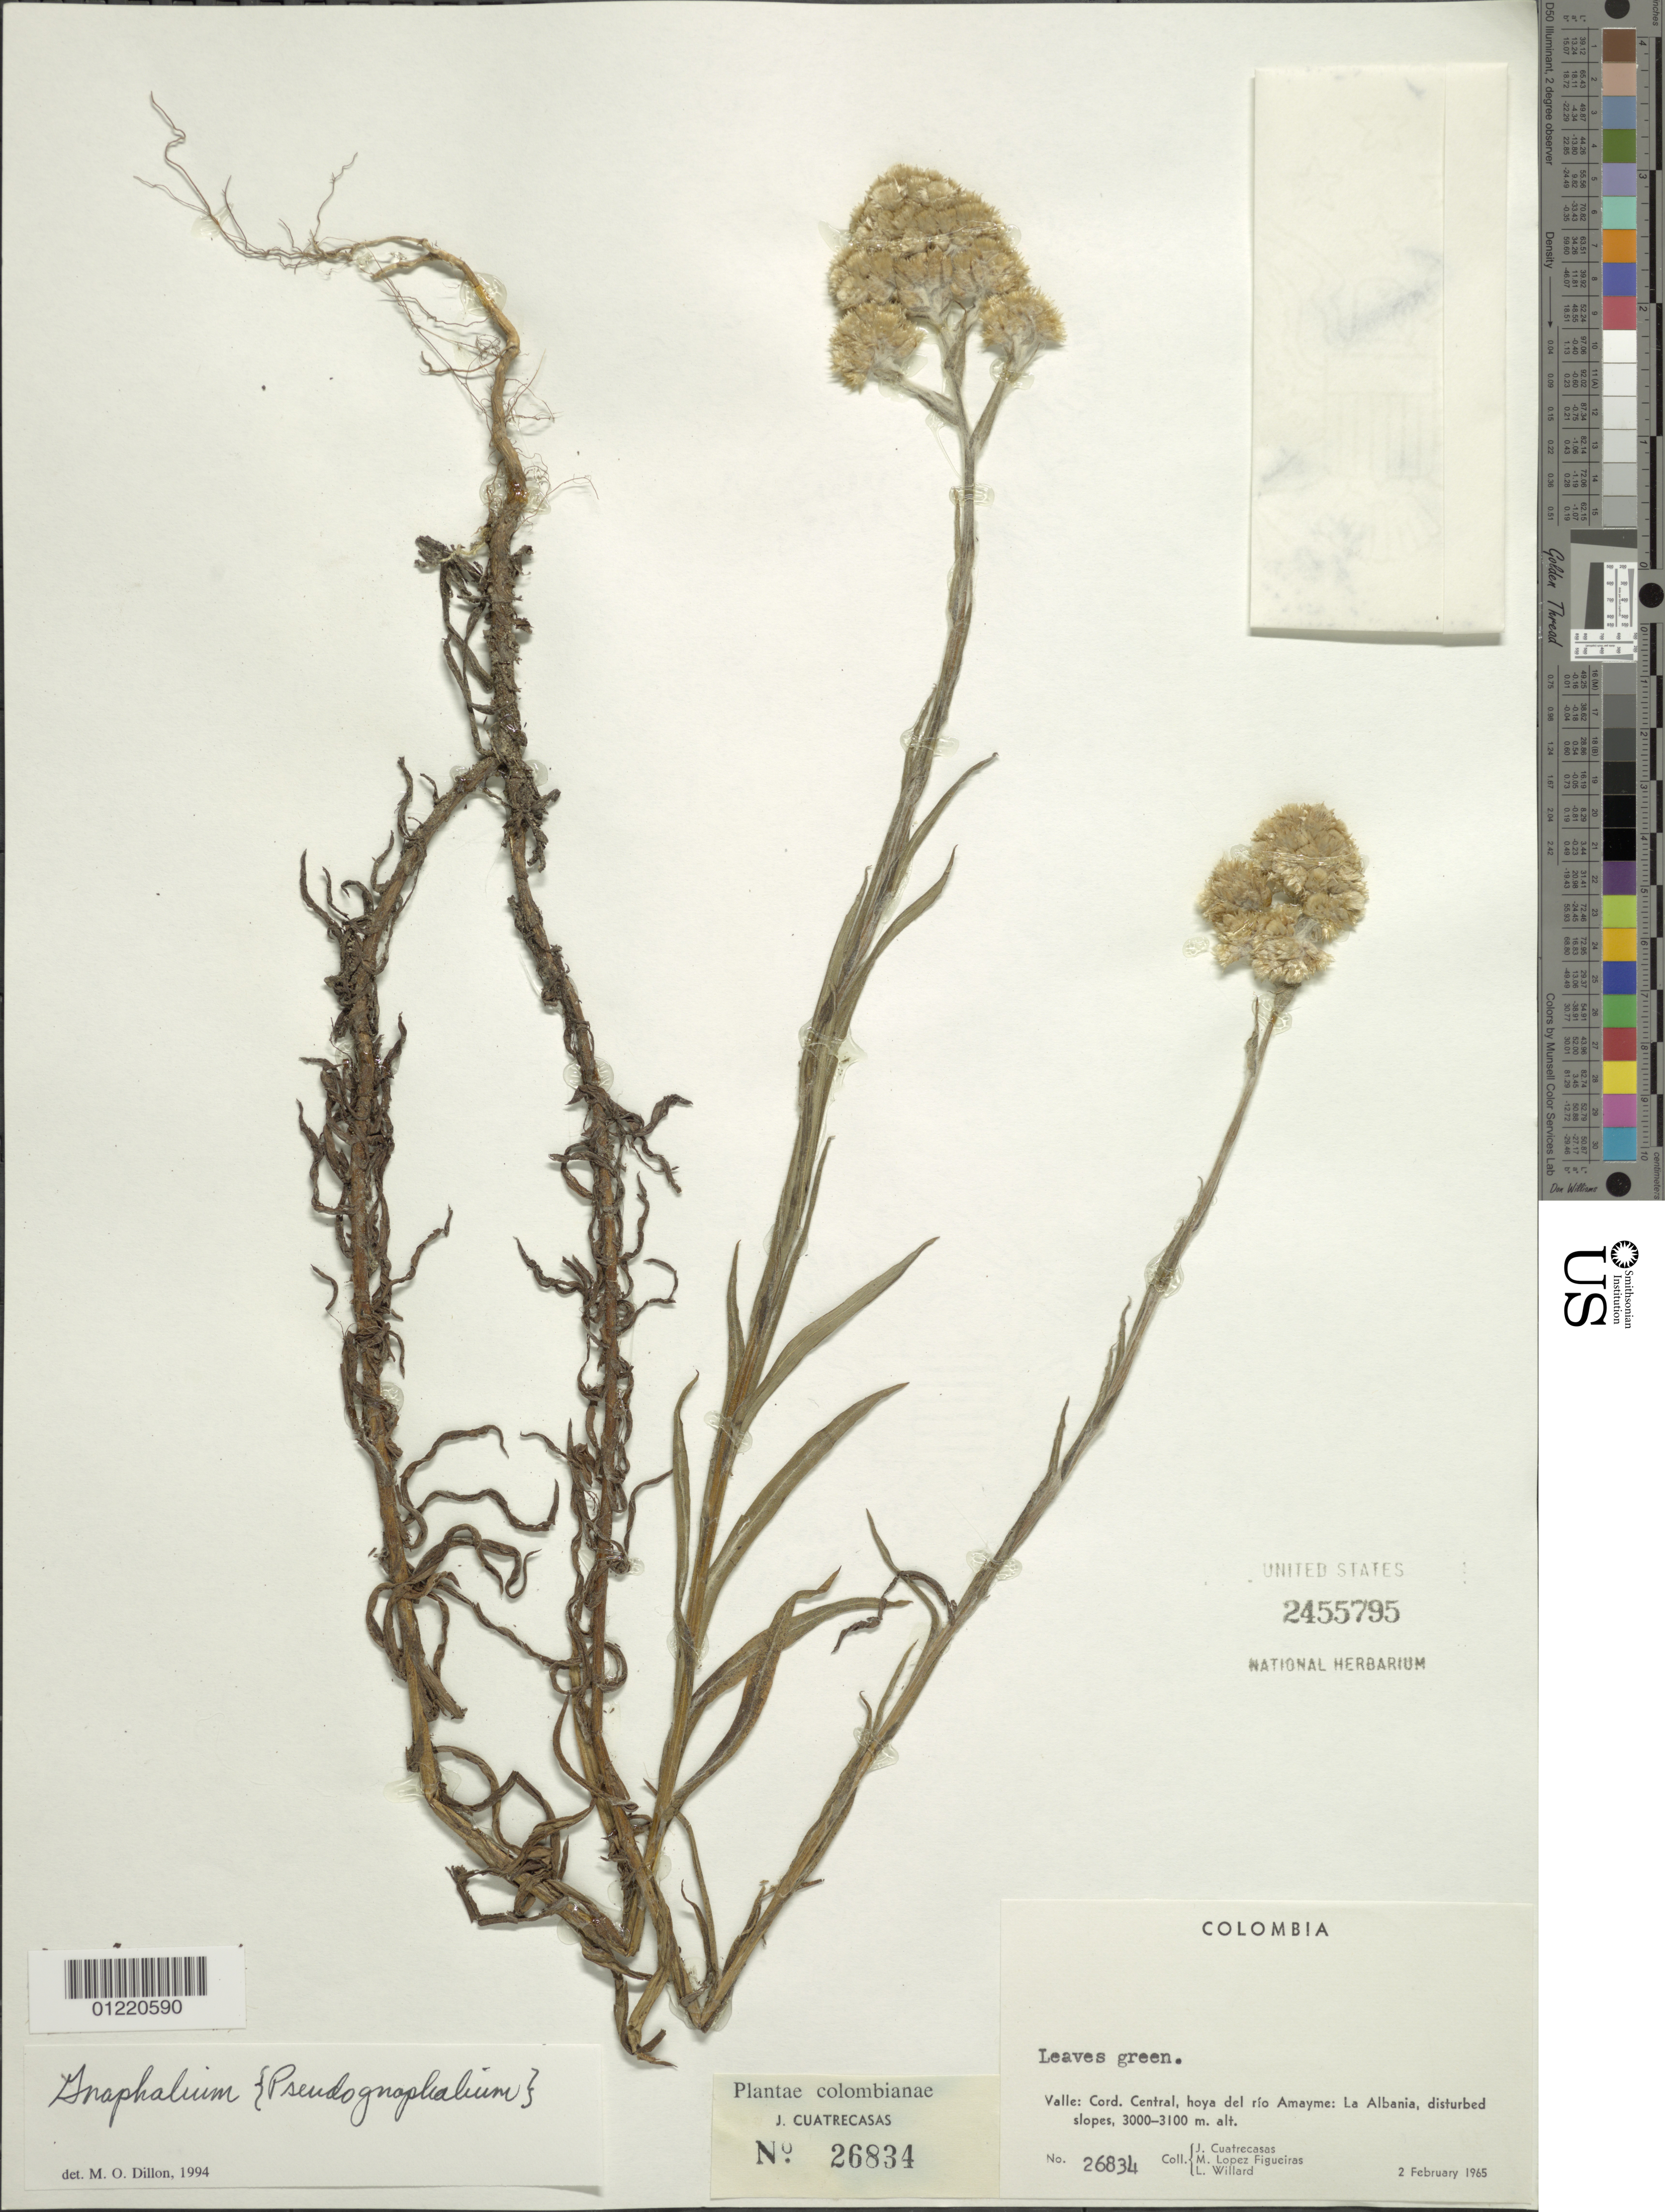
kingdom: Plantae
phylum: Tracheophyta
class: Magnoliopsida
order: Asterales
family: Asteraceae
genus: Pseudognaphalium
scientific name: Pseudognaphalium sp.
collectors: J. Cuatrecasas, M. López Figueiras & L. Willard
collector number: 26834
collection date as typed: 2 February 1965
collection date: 1965-02-02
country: Colombia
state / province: Valle del Cauca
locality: Cordillera Central, hoya del rio Amayme: La Albania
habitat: distrubed slopes.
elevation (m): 3000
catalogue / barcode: US 2455795